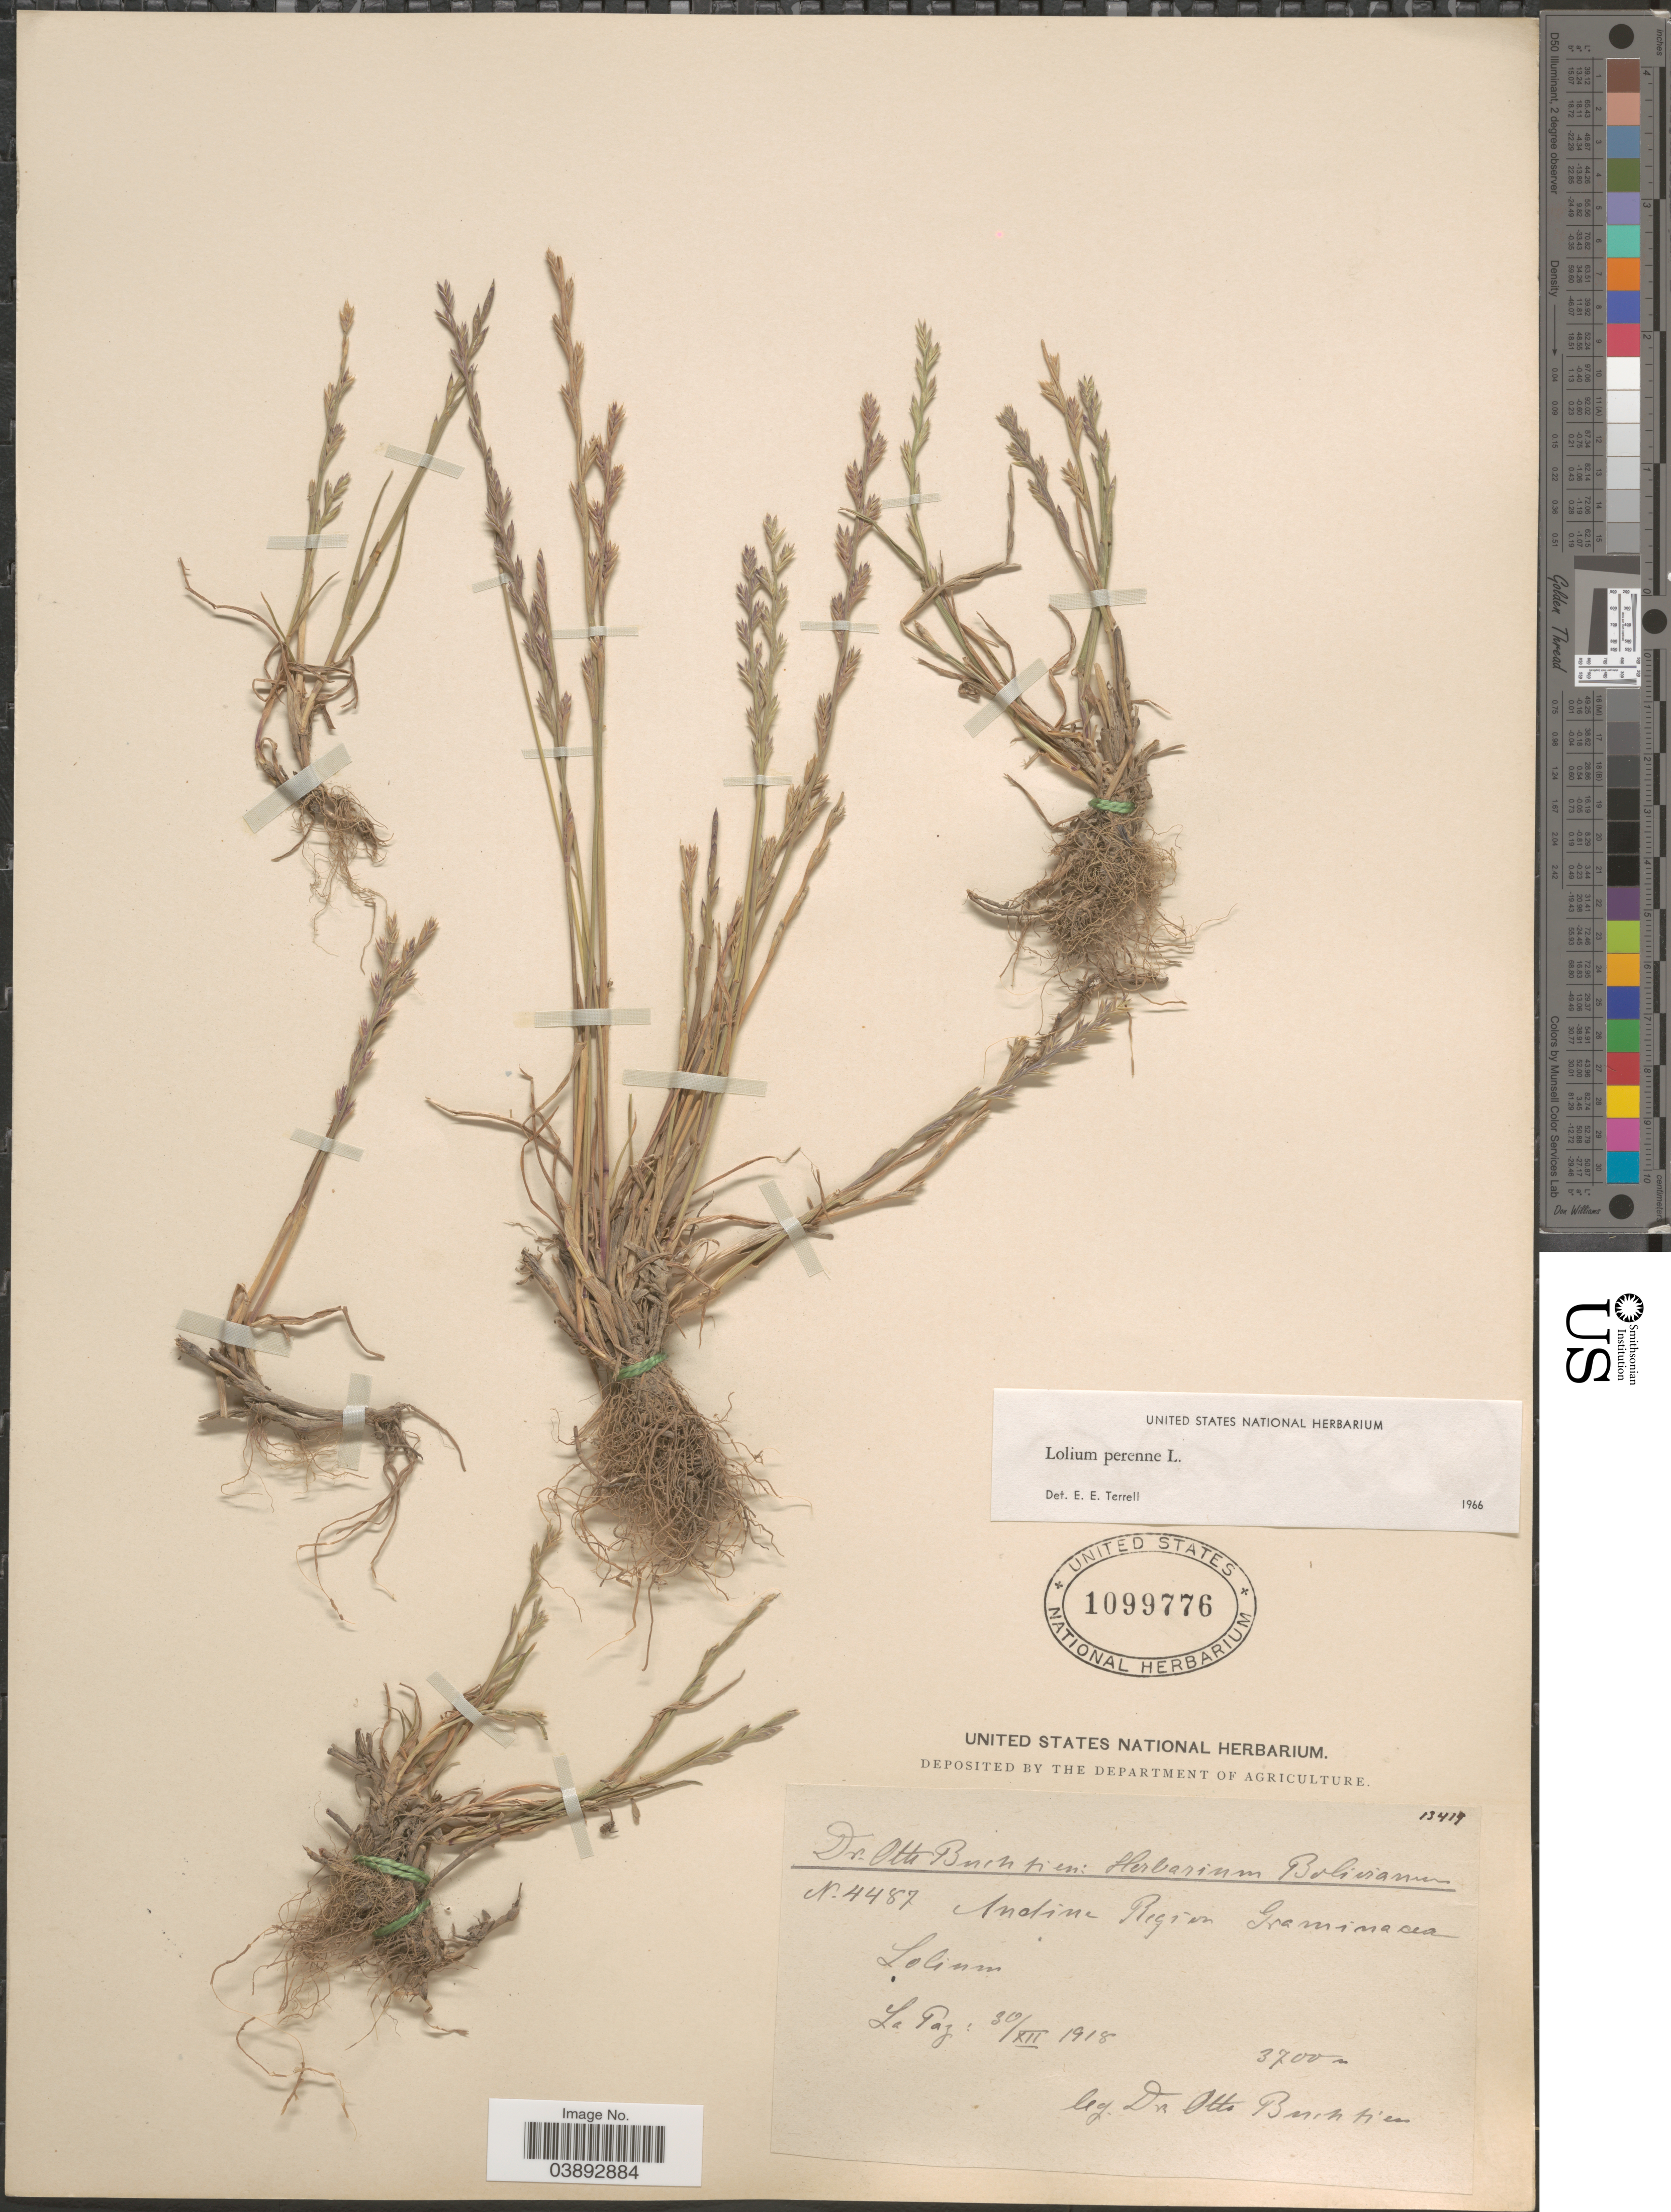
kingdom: Plantae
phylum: Tracheophyta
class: Liliopsida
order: Poales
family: Poaceae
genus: Lolium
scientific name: Lolium perenne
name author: L.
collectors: O. Buchtien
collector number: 4487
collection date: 1918-12-30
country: Bolivia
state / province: La Paz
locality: Andine Region.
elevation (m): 3700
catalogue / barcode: US 1099776